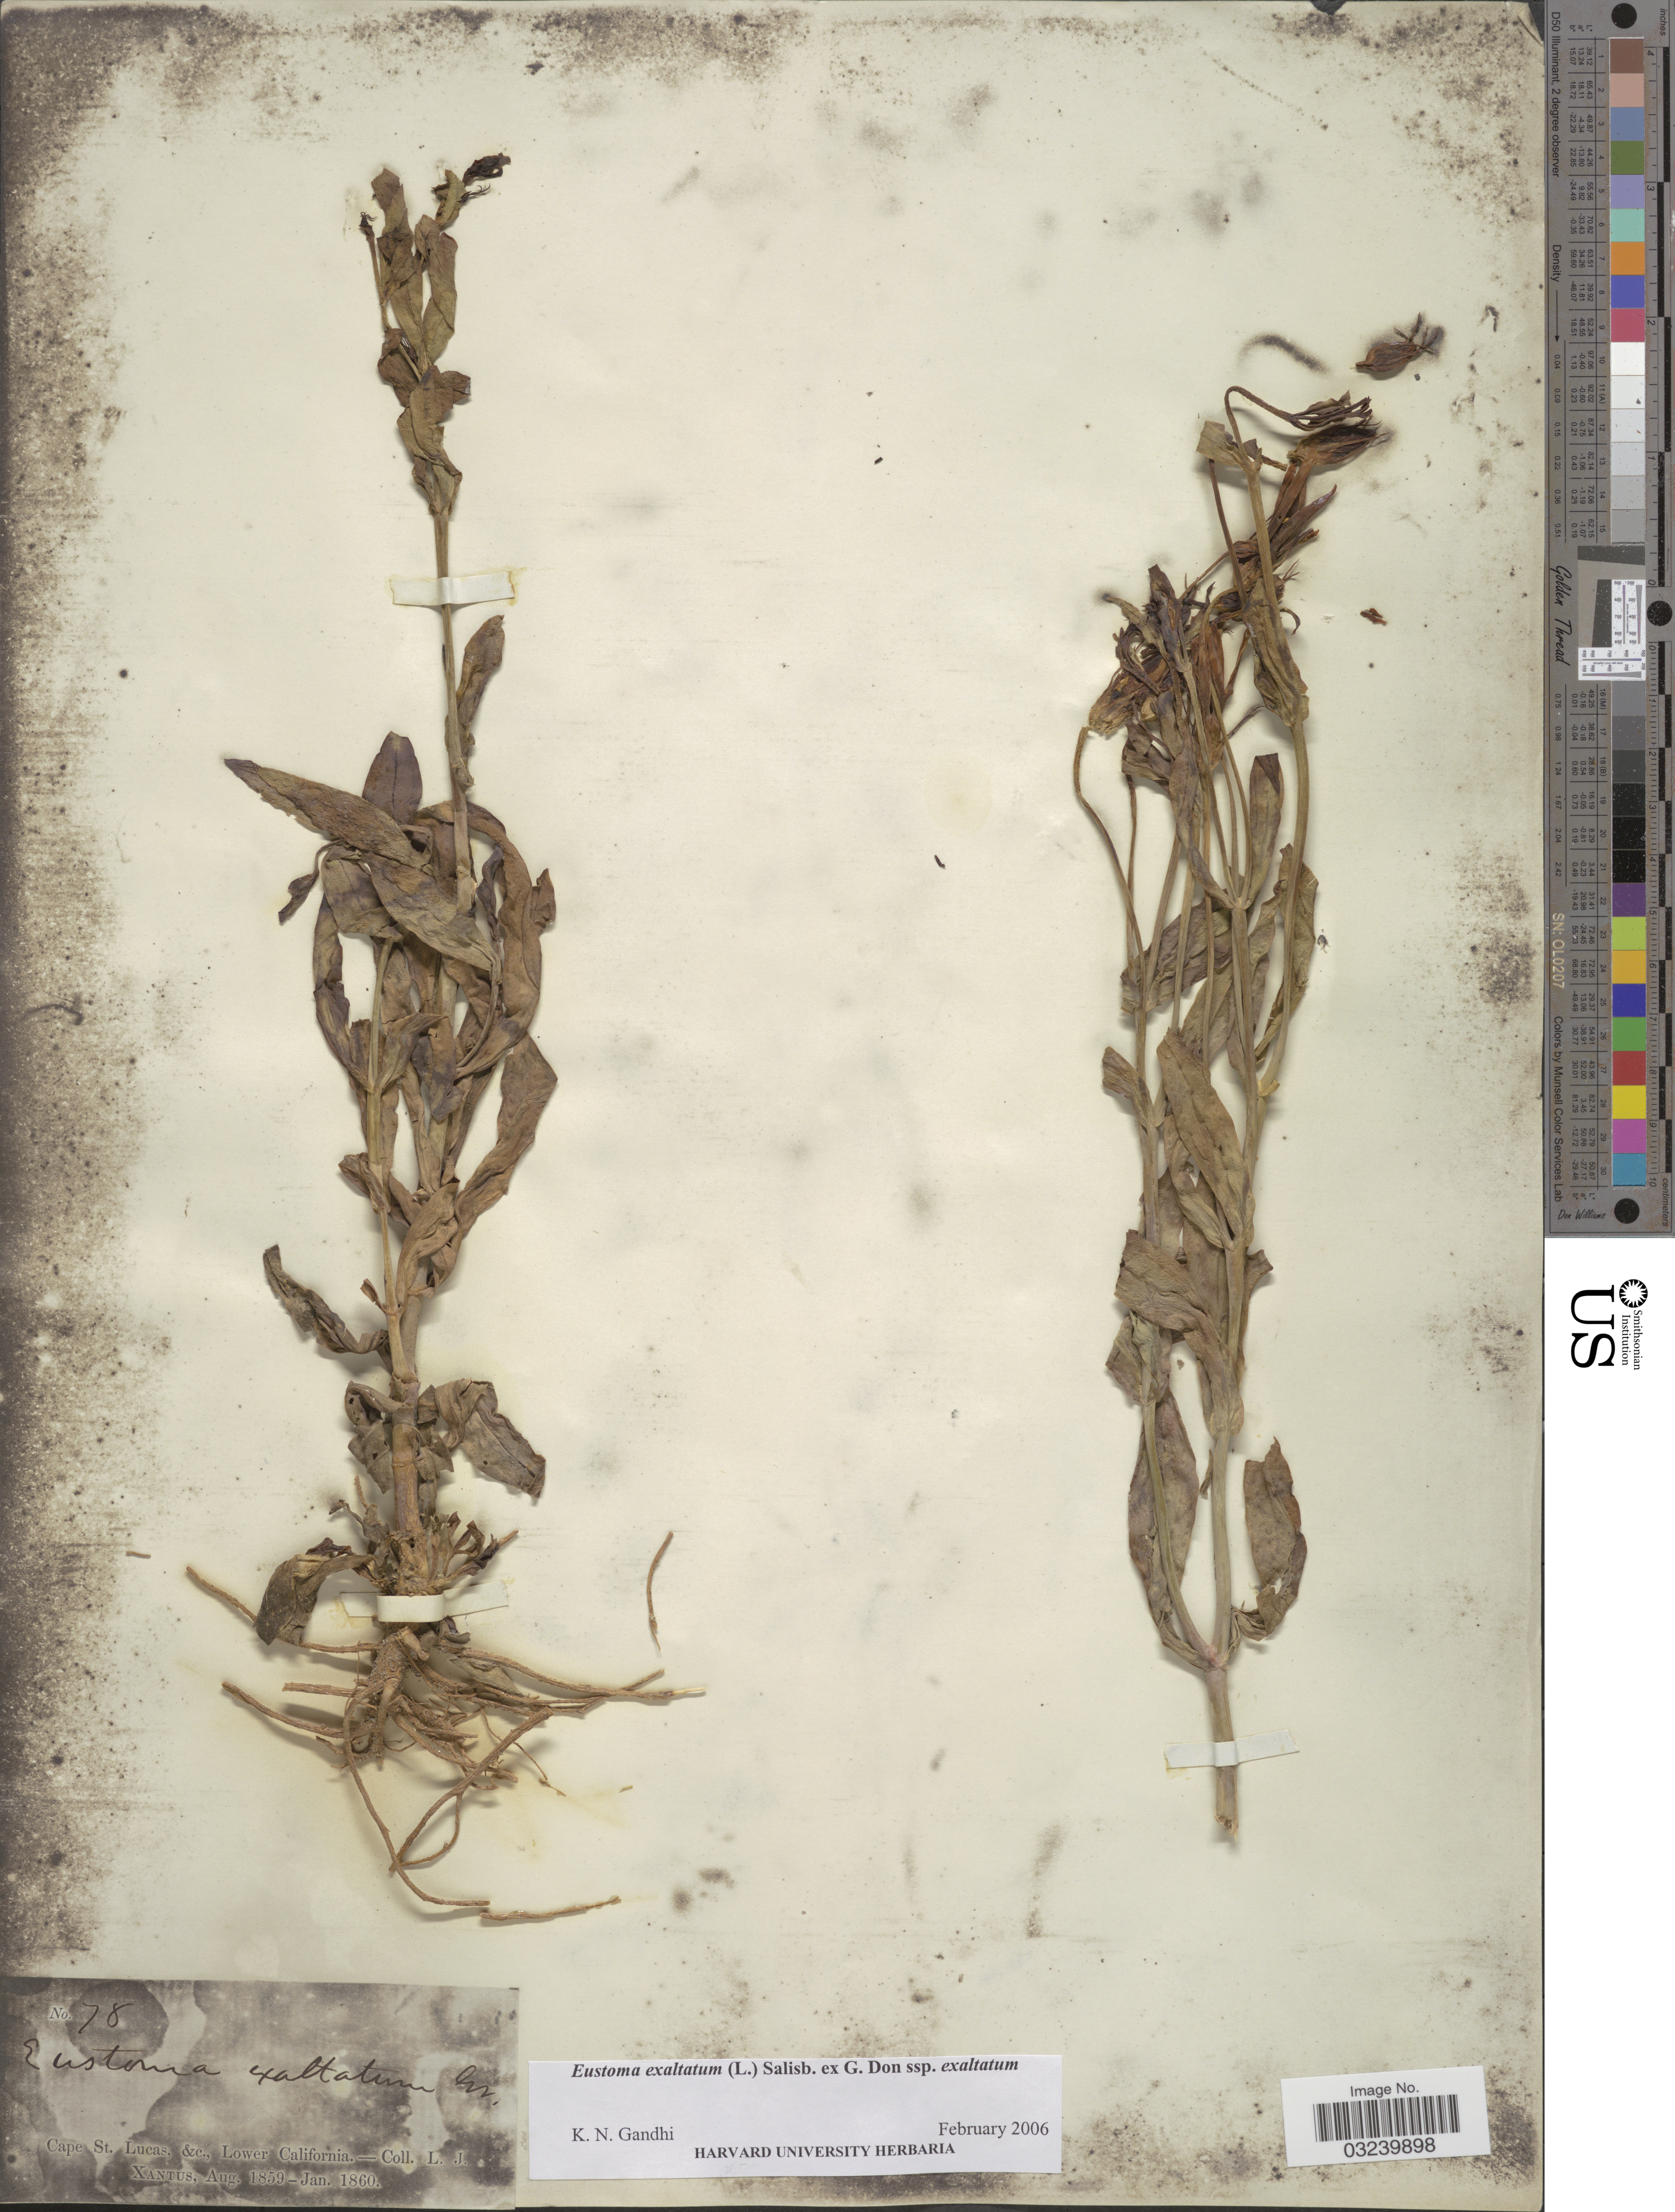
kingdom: Plantae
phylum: Tracheophyta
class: Magnoliopsida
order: Gentianales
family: Gentianaceae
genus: Eustoma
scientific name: Eustoma exaltatum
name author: (L.) Salisb. ex Don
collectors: L. J. Xantus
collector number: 78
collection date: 1859-08/1860-01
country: Mexico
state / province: Baja California Sur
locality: Cape St. Lucas & c., Lower California.